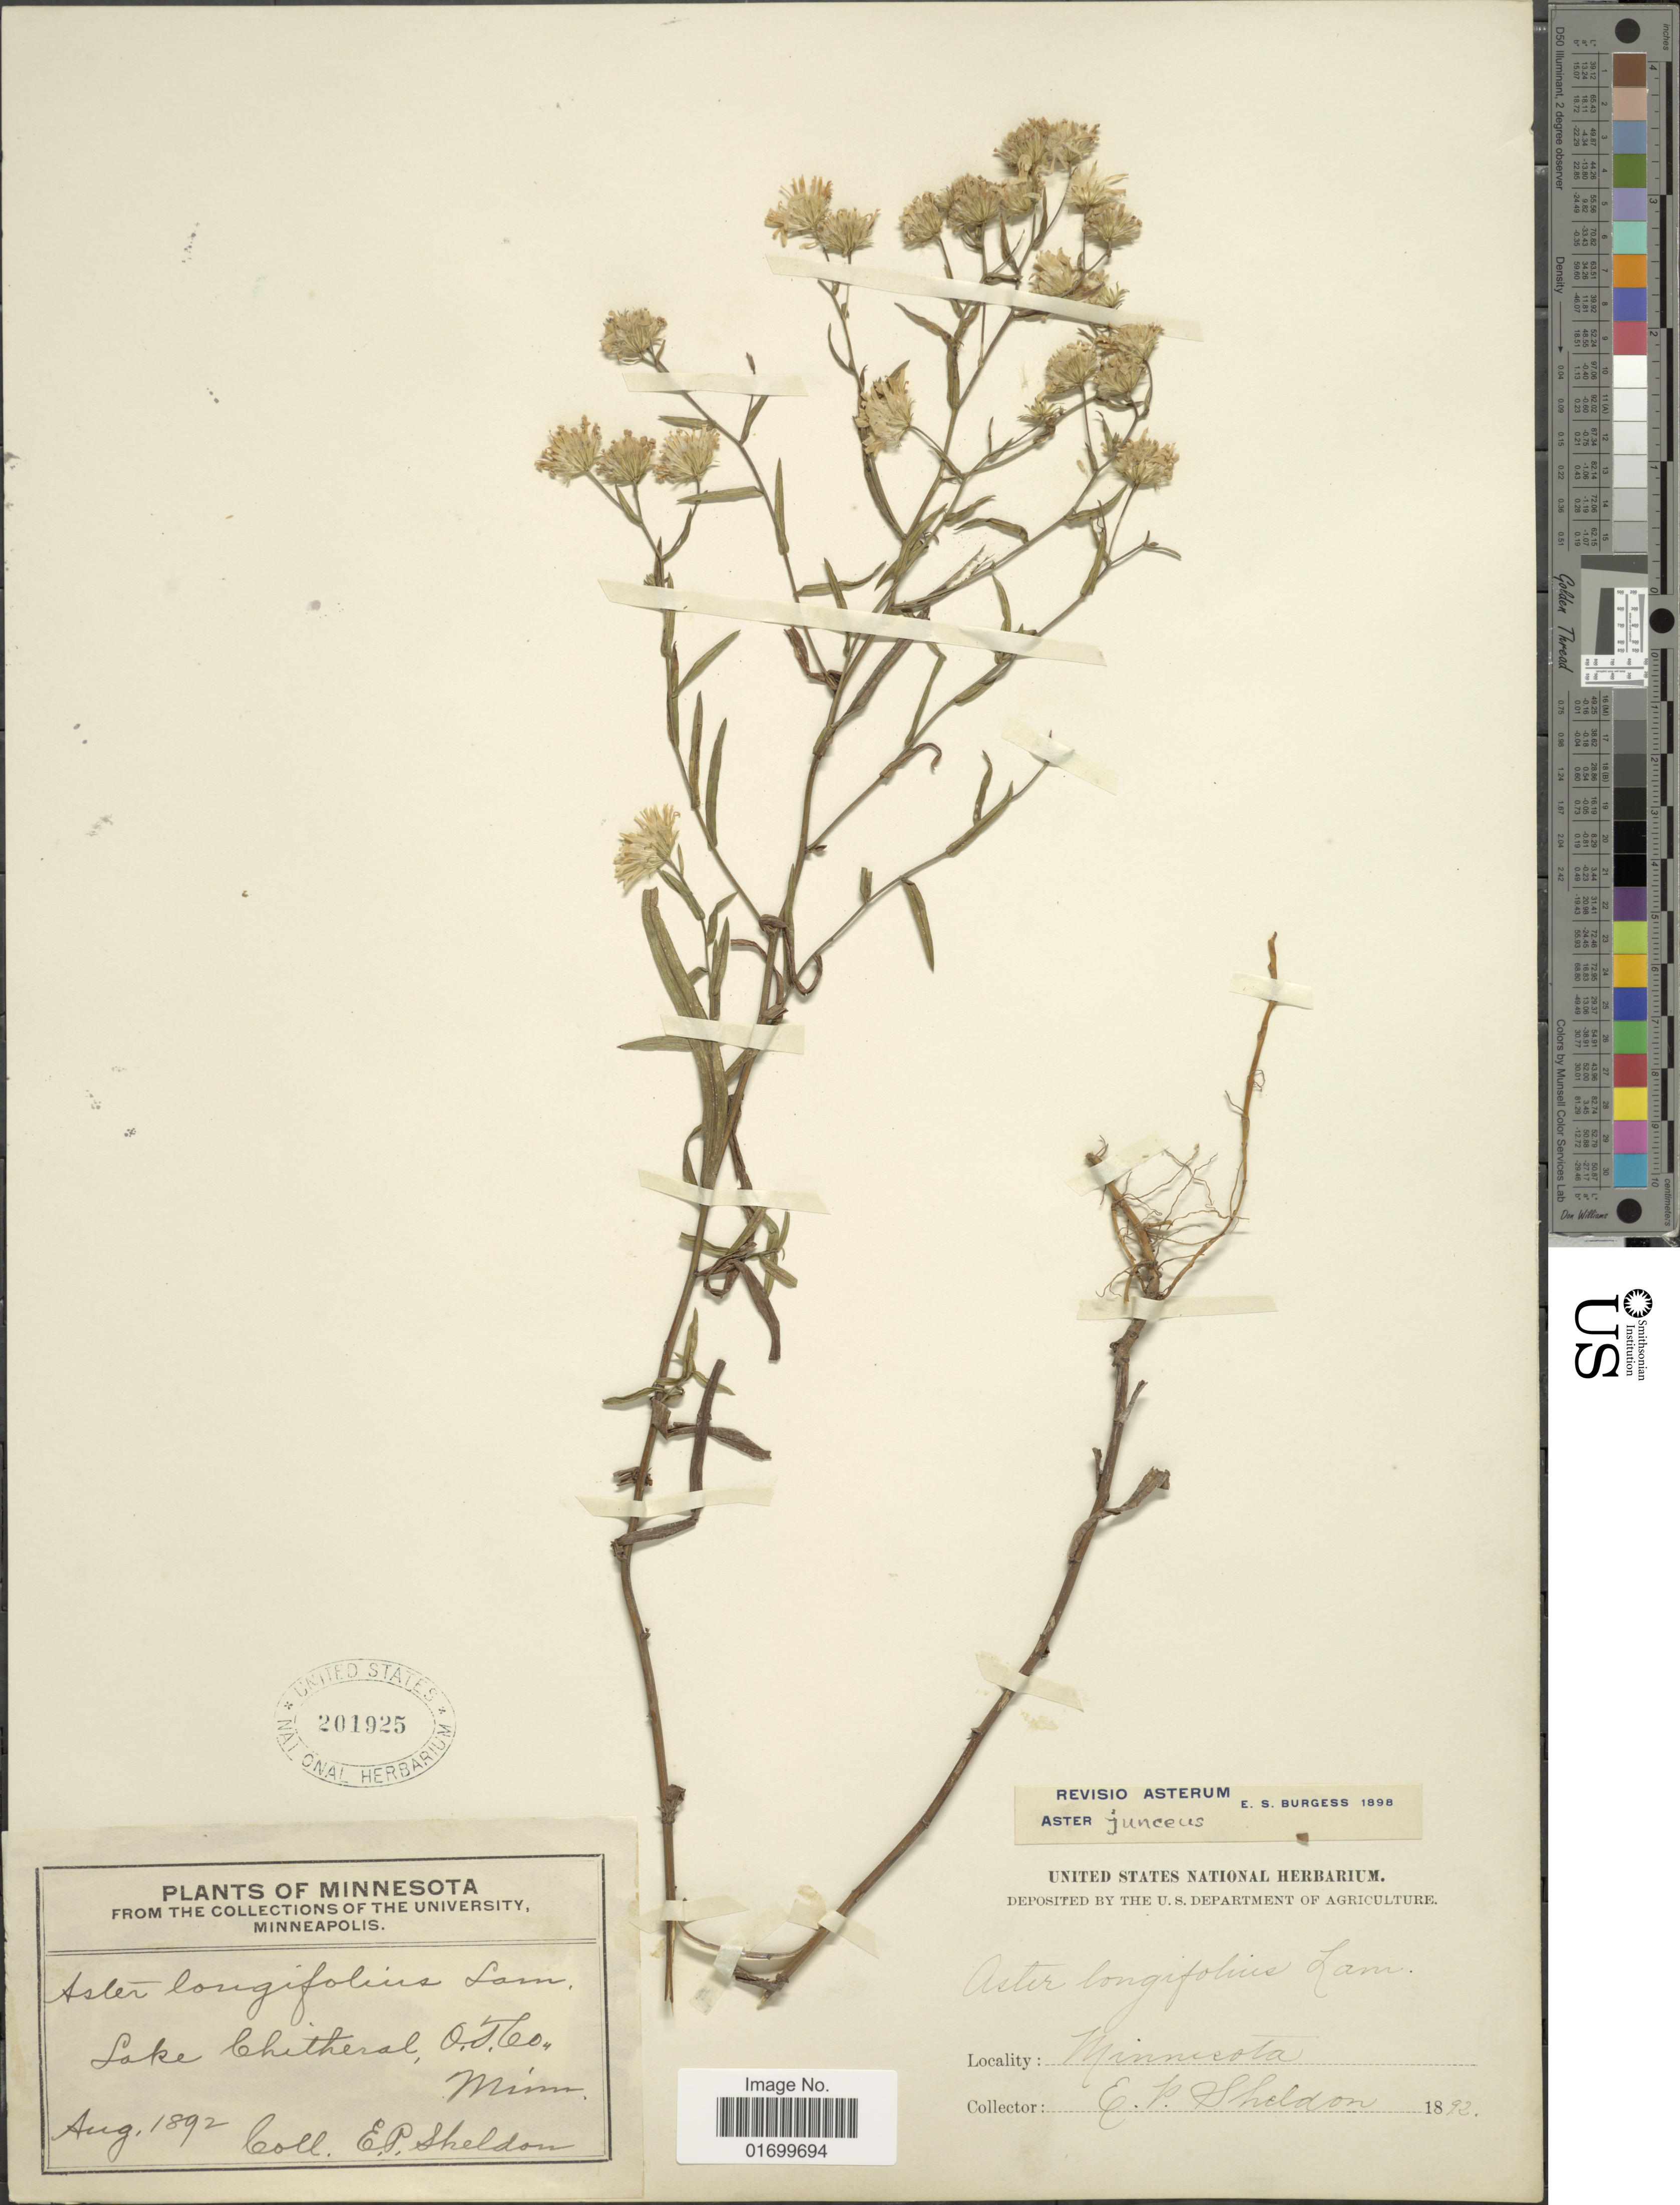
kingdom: Plantae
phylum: Tracheophyta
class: Magnoliopsida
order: Asterales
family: Asteraceae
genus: Symphyotrichum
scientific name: Symphyotrichum boreale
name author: (Torr. & A. Gray) Á. Löve & D. Löve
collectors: E. P. Sheldon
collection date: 1892-08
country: United States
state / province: Minnesota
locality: Lake Chitheral, O.T. Co.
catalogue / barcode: US 201925